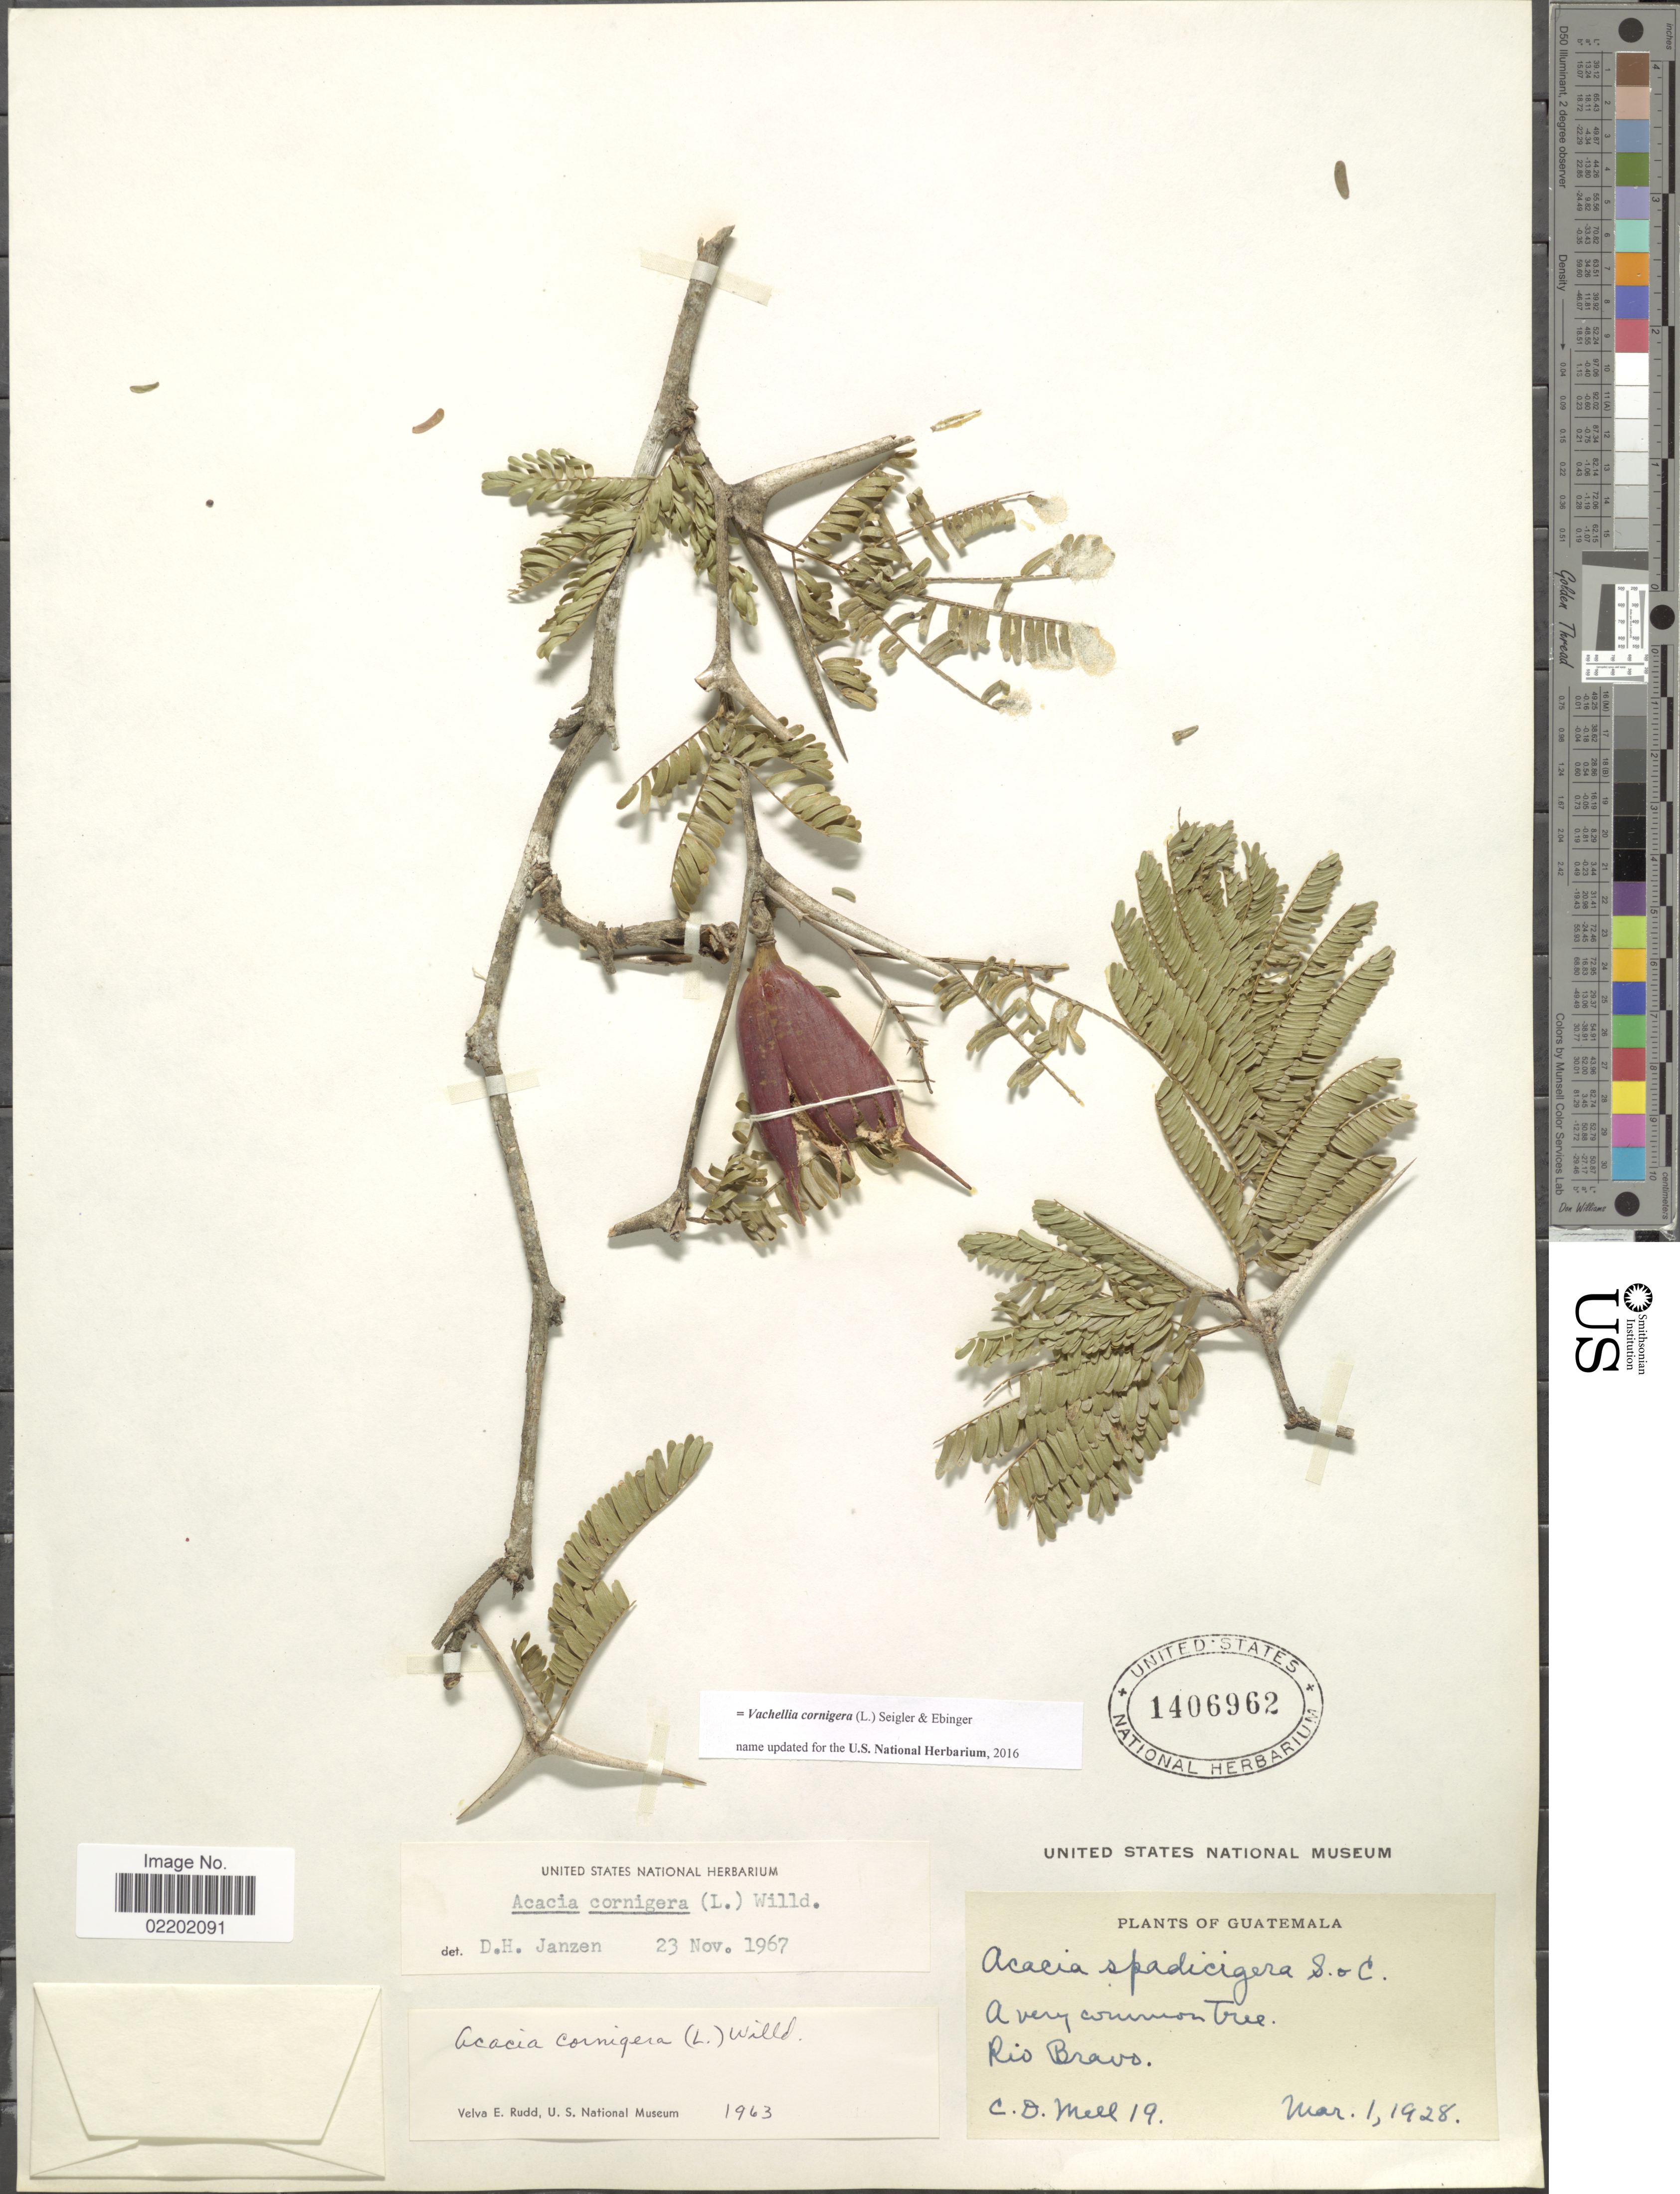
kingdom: Plantae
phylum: Tracheophyta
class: Magnoliopsida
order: Fabales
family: Fabaceae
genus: Vachellia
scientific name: Vachellia cornigera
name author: (L.) Seigler & Ebinger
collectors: C. D. Mell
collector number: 19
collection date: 1928-03-01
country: Guatemala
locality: A very common tree, Rio Bravo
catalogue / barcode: US 1406962